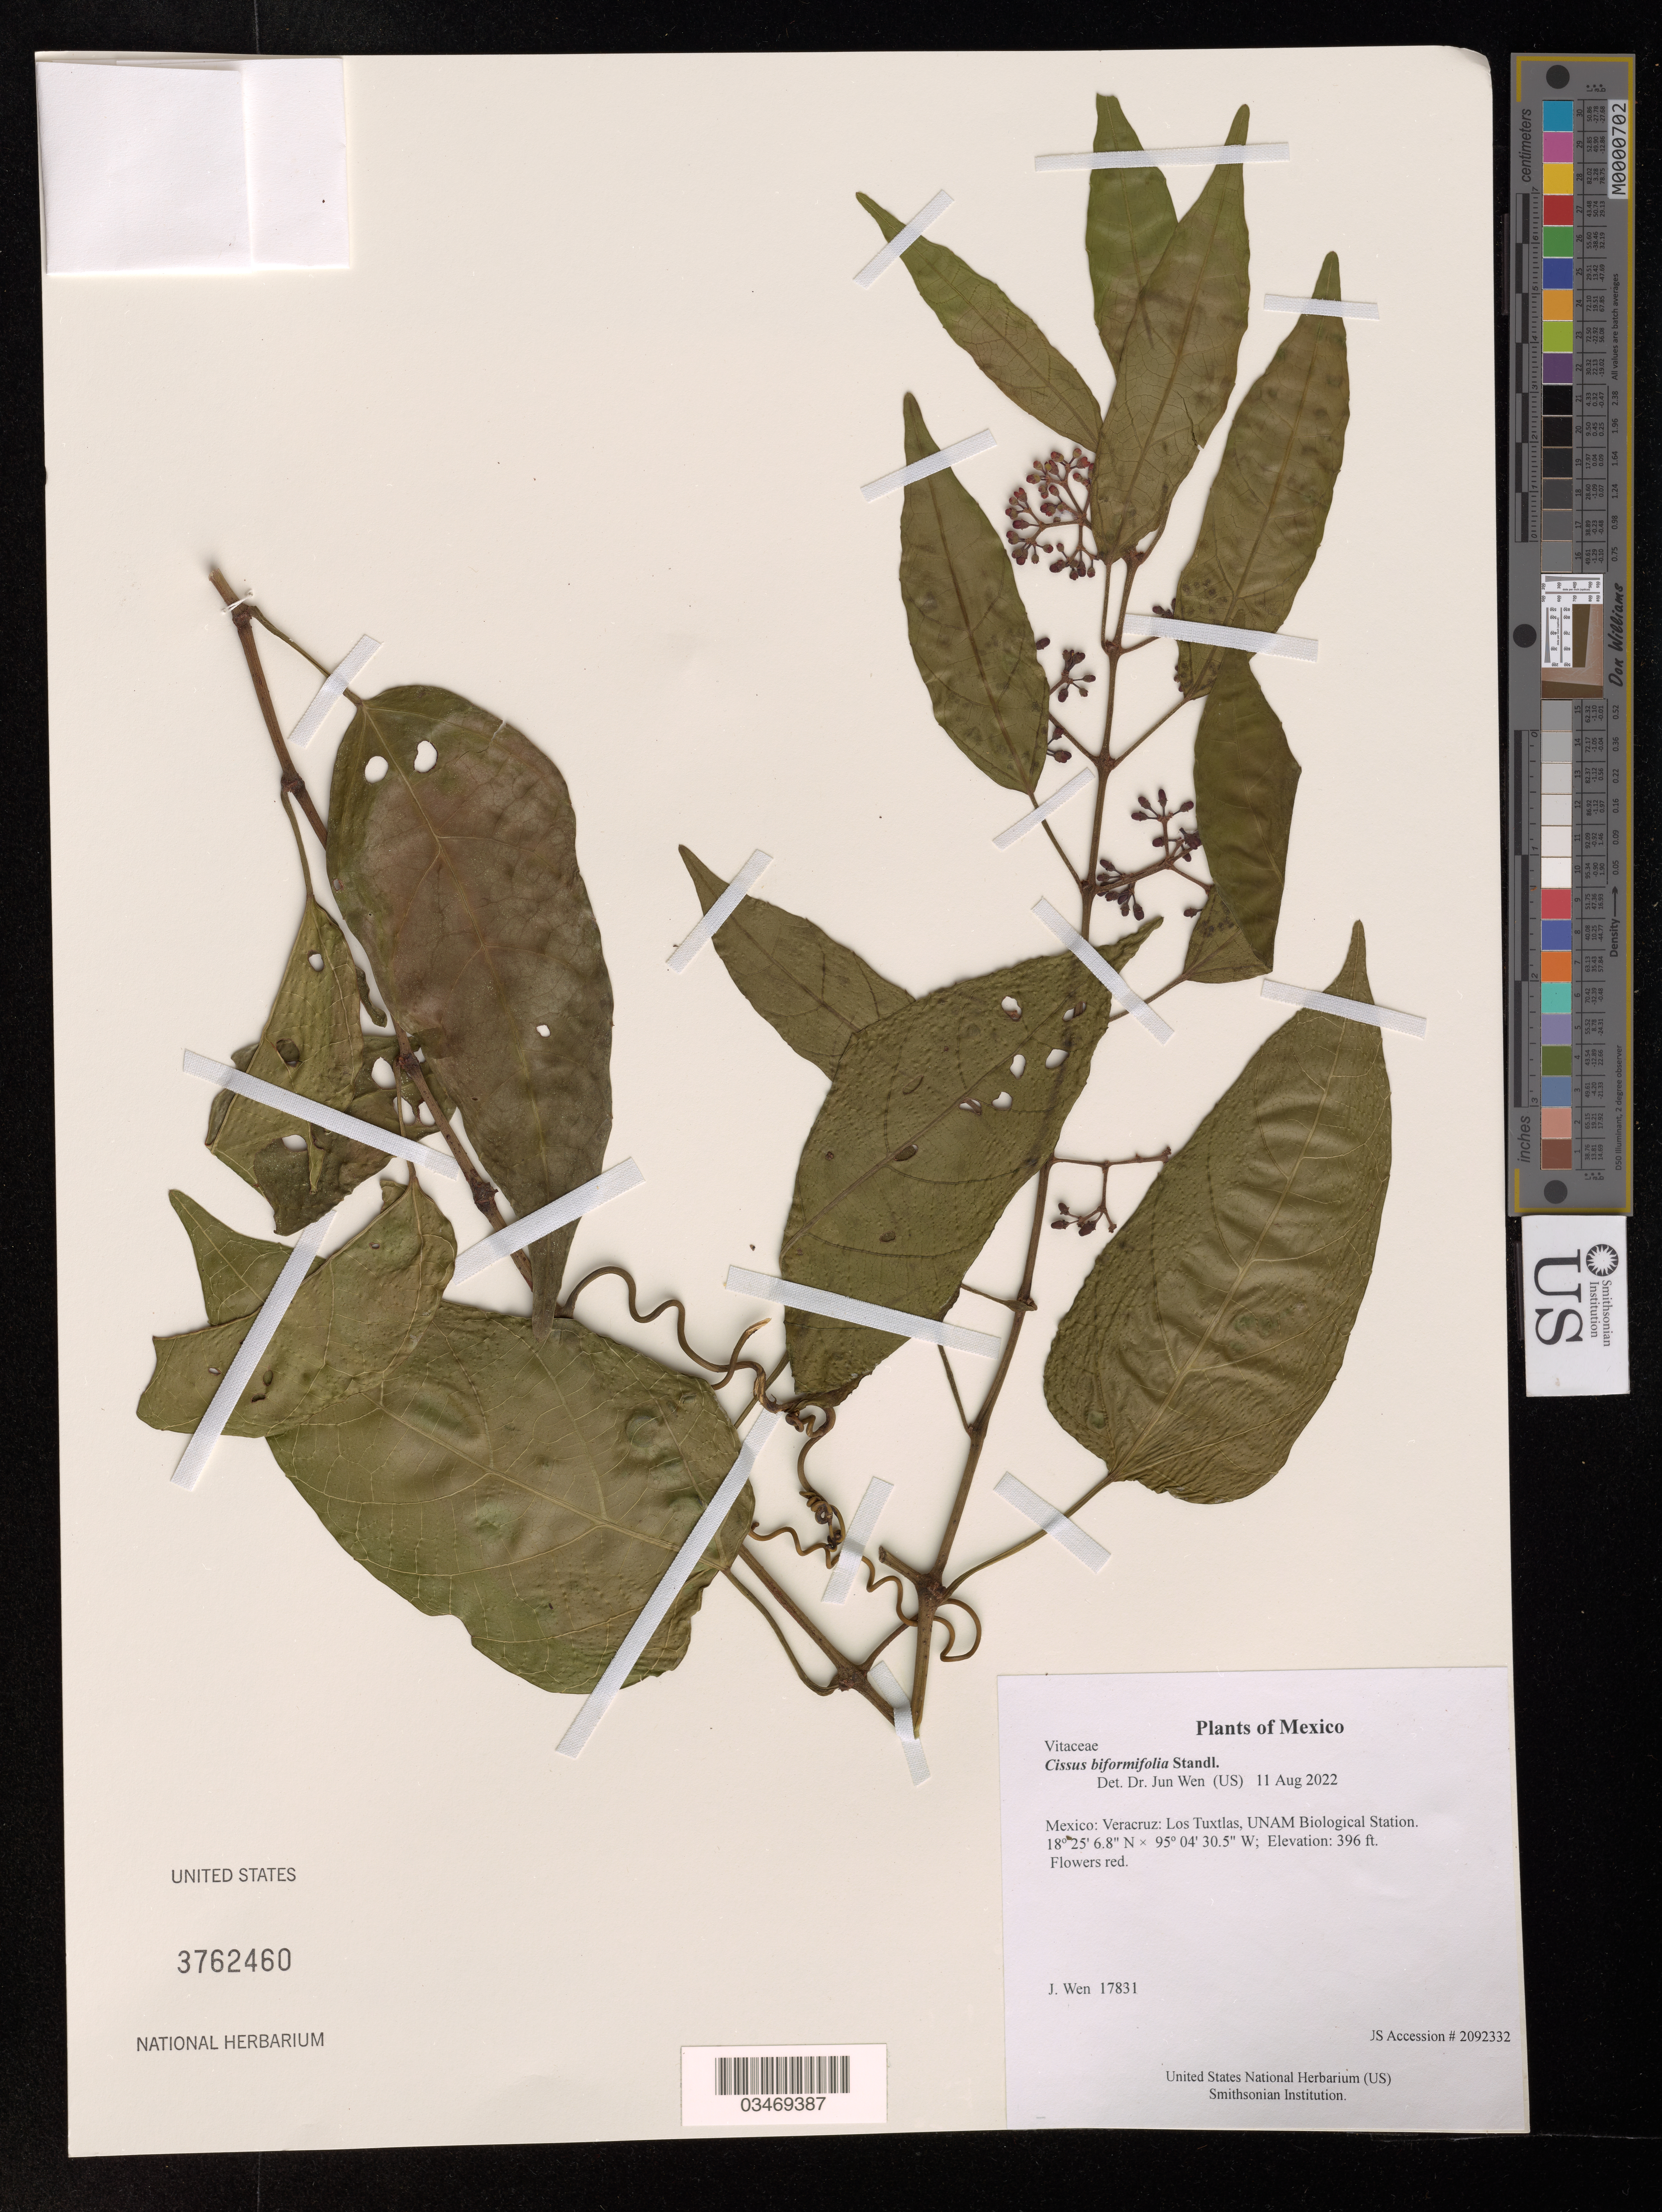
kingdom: Plantae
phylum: Tracheophyta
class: Magnoliopsida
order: Vitales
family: Vitaceae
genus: Cissus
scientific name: Cissus biformifolia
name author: Standl.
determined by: Wen, Jun, (BOT), Smithsonian Institution - National Museum of Natural History (UNITED STATES)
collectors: J. Wen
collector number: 17831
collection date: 2022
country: Mexico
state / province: Veracruz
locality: Los Tuxtlas, UNAM Biological Station.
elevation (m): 121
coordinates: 18 25.114 N, 95 04.508 W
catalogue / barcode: US 3762460